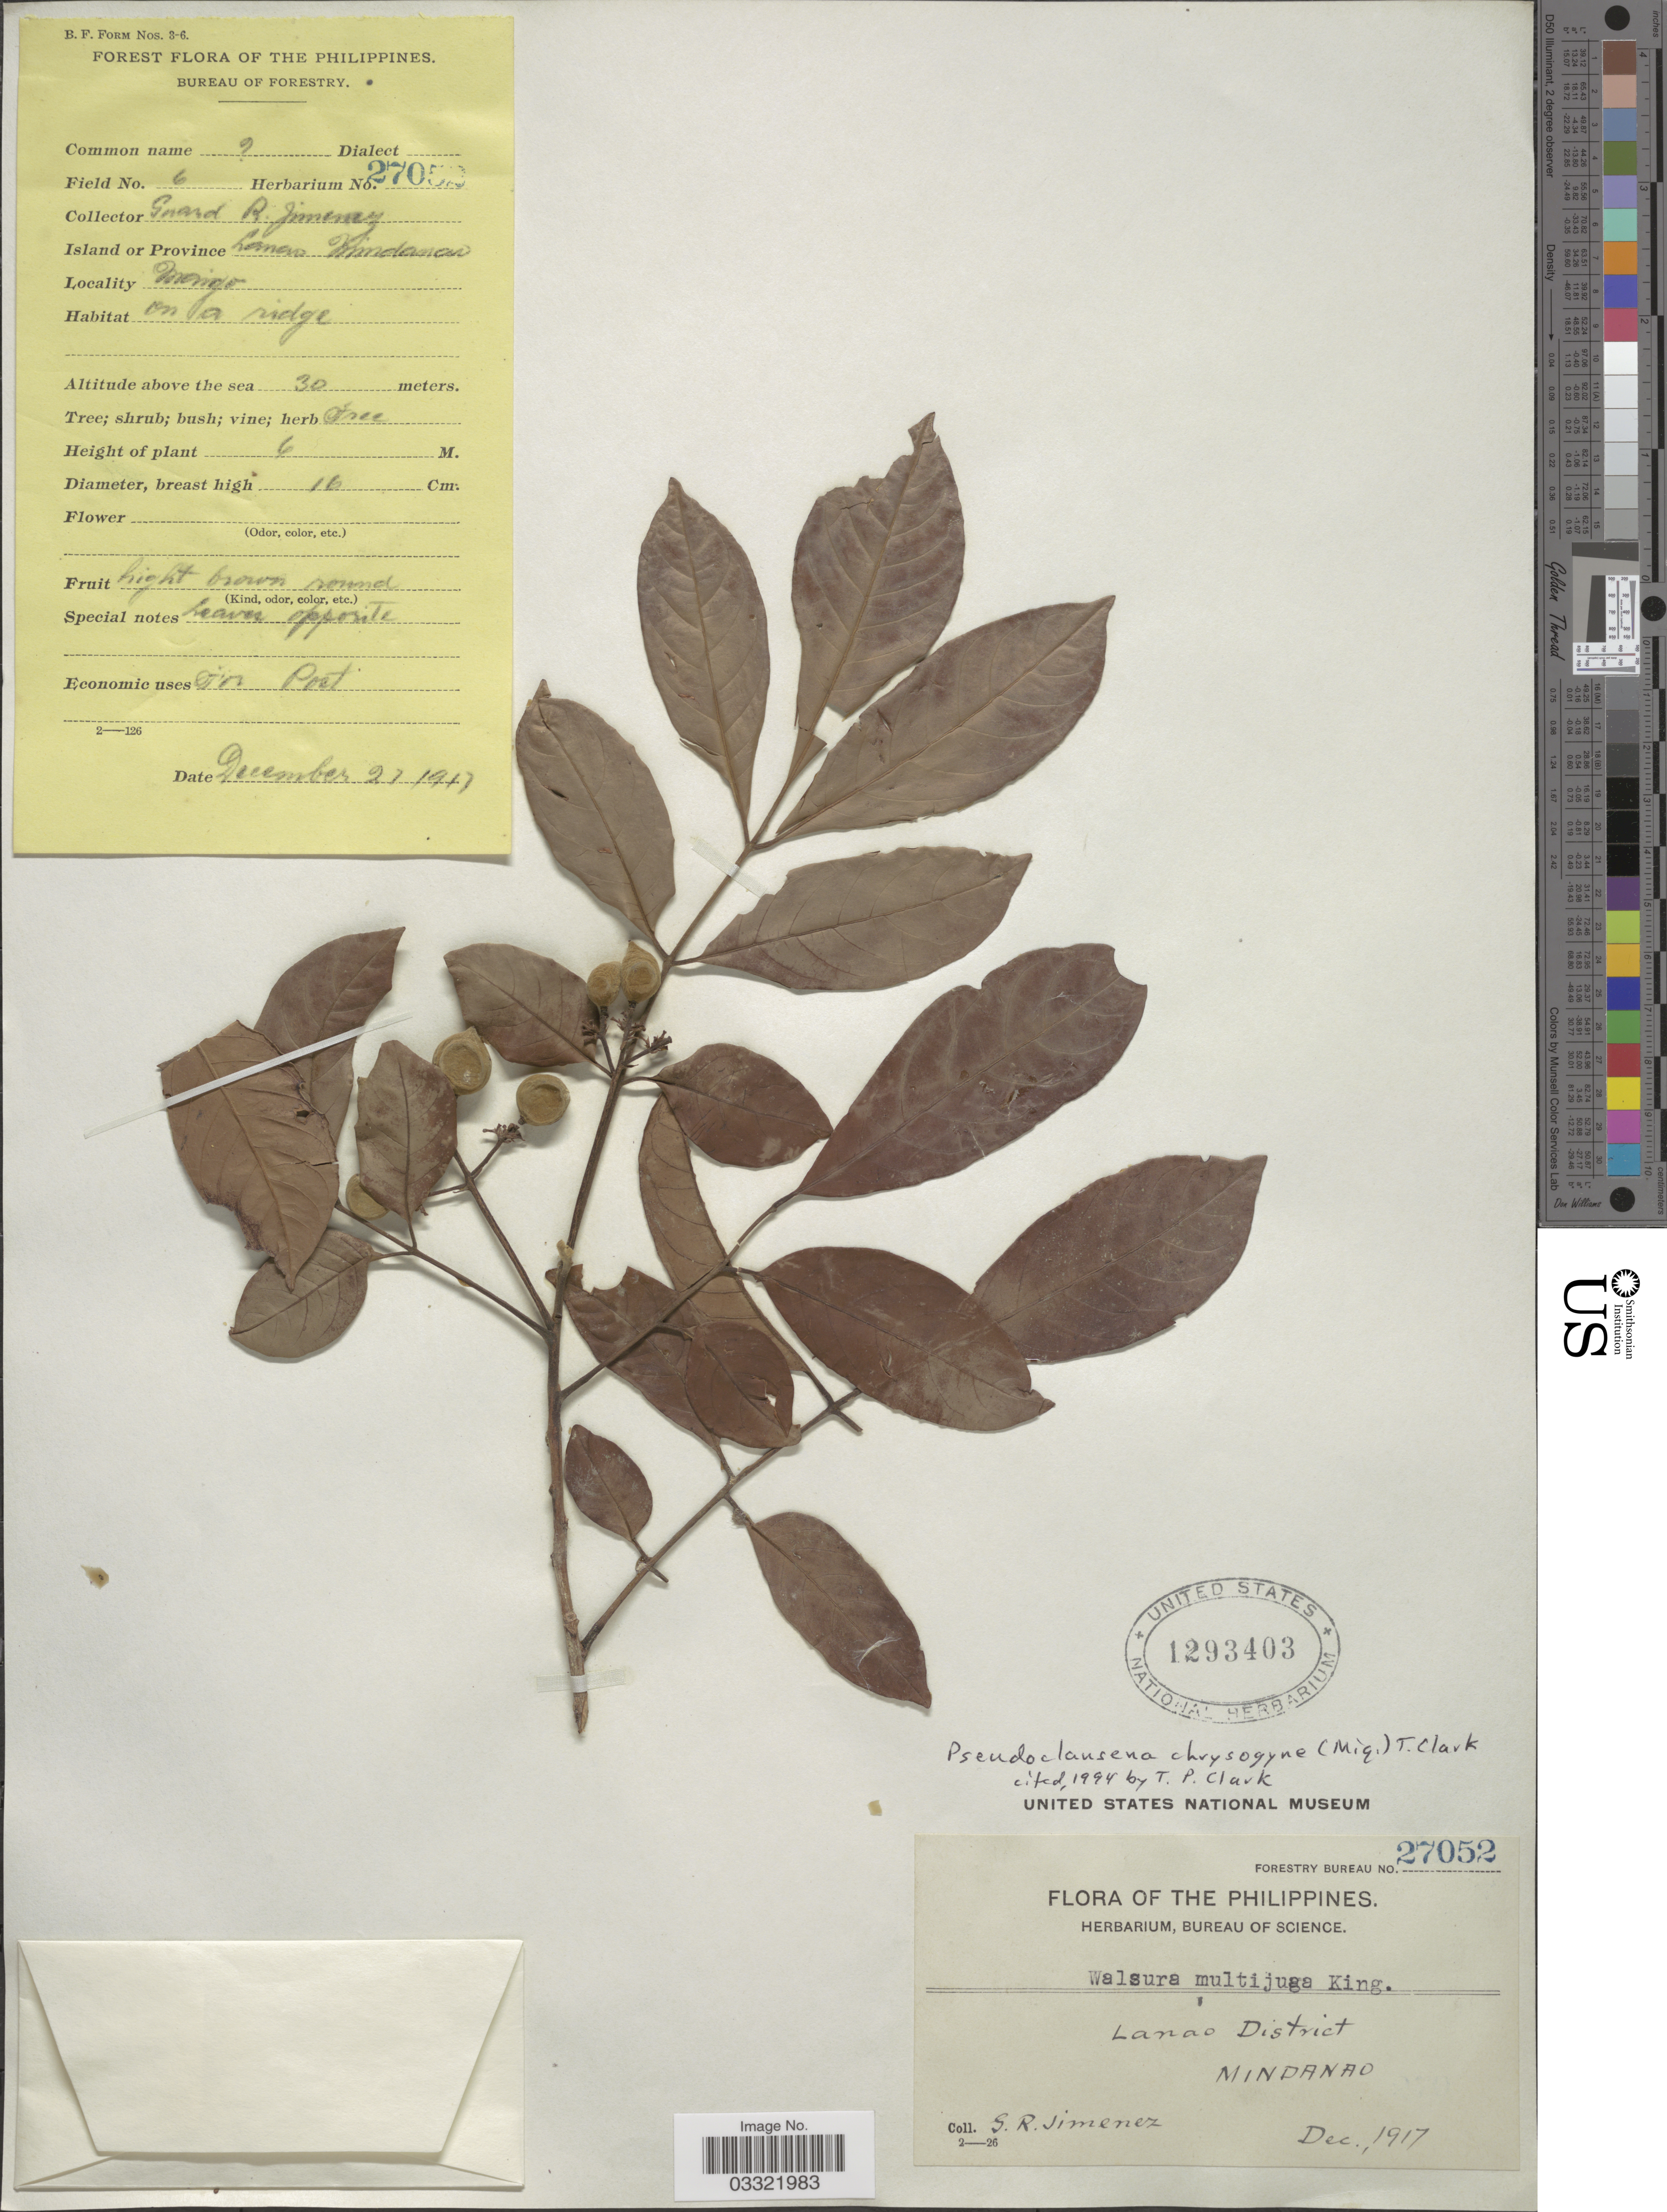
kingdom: Plantae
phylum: Tracheophyta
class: Magnoliopsida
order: Sapindales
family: Meliaceae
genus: Pseudoclausena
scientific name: Pseudoclausena chrysogyne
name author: (Miq.) T.P. Clark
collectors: S. Jimenez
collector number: Forestry Bureau 27052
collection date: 1917-12-21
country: Philippines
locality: Lanao District, Mindanao, [illegible text].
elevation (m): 30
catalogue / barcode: US 1293403